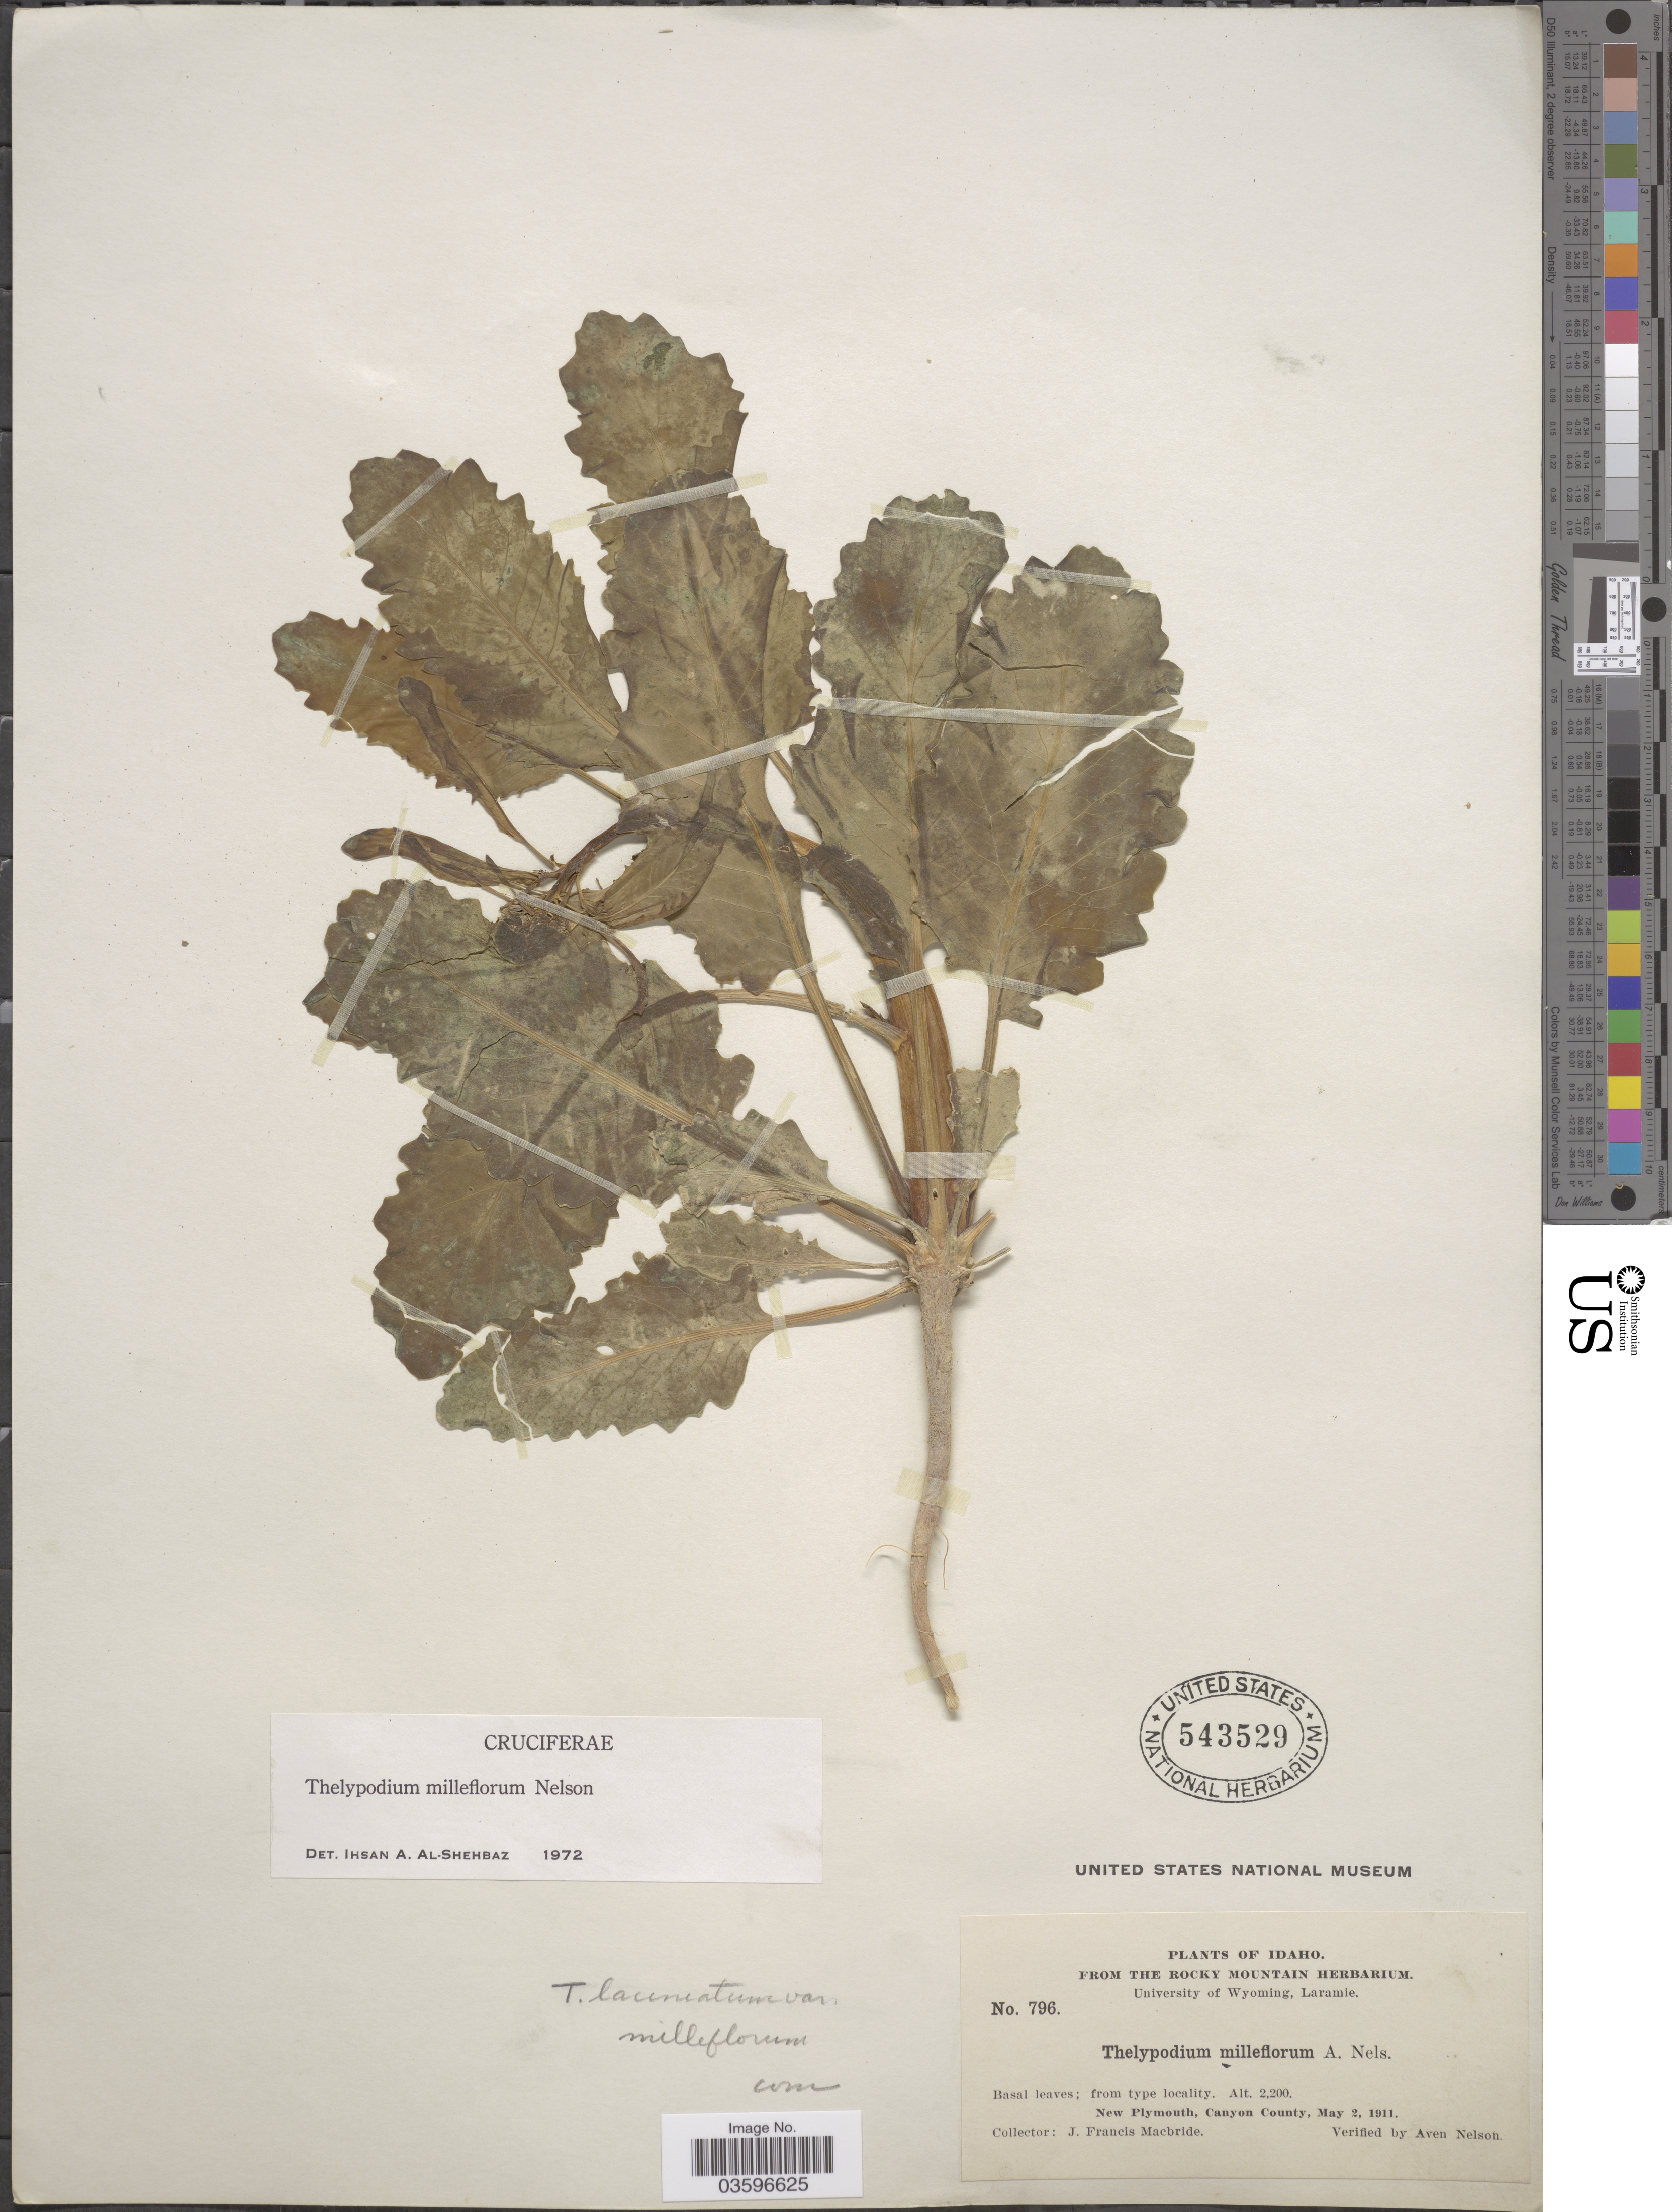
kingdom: Plantae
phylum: Tracheophyta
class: Magnoliopsida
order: Brassicales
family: Brassicaceae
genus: Thelypodium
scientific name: Thelypodium milleflorum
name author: A. Nelson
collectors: J. F. Macbride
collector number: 796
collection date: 1911-05-02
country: United States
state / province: Idaho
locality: New Plymouth, Canyon County.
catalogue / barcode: US 543529